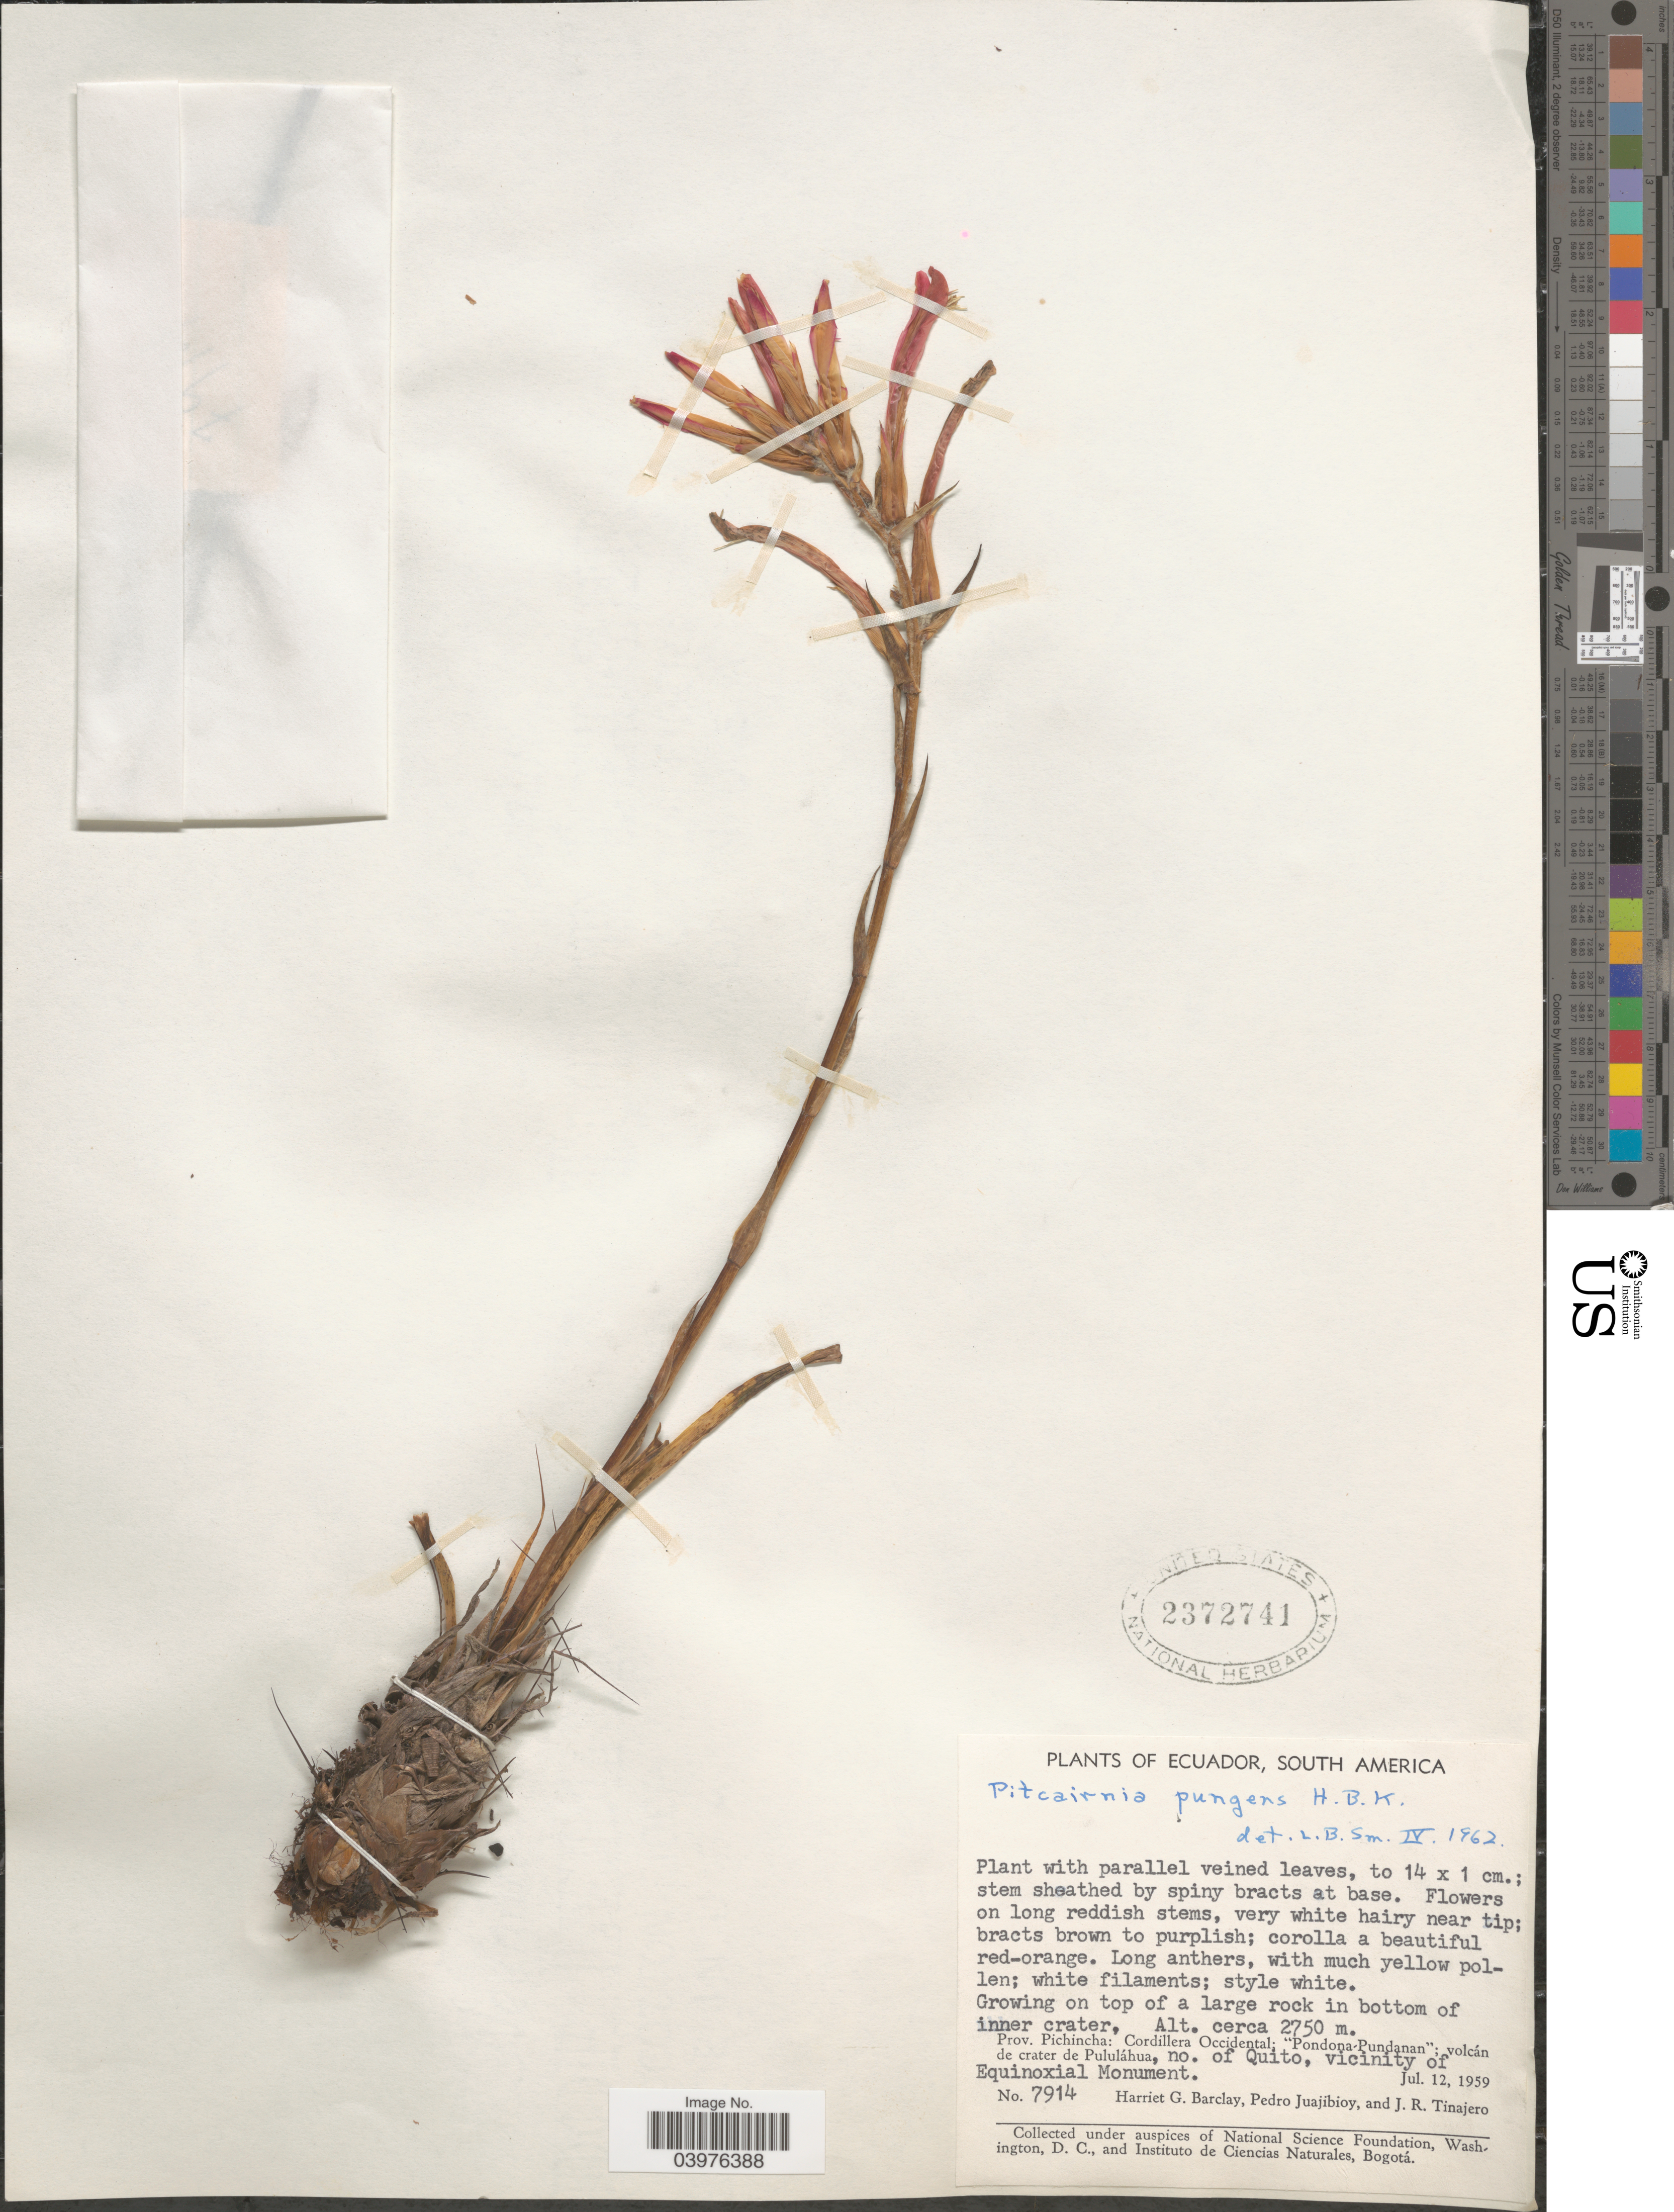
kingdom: Plantae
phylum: Tracheophyta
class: Liliopsida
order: Poales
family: Bromeliaceae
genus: Pitcairnia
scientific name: Pitcairnia pungens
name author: Kunth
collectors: H. G. Barclay, P. Juajibioy & J. Tinajero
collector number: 7914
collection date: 1959-07-12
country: Ecuador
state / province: Pichincha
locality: On top of a large rock in bottom of inner crater. Cordillera Occidental: "Pondona-Pundanan"; volcán de crater de Pululáhua, no. of Quito, vicinity of Equinoxial Monument.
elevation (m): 2750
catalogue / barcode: US 2372741